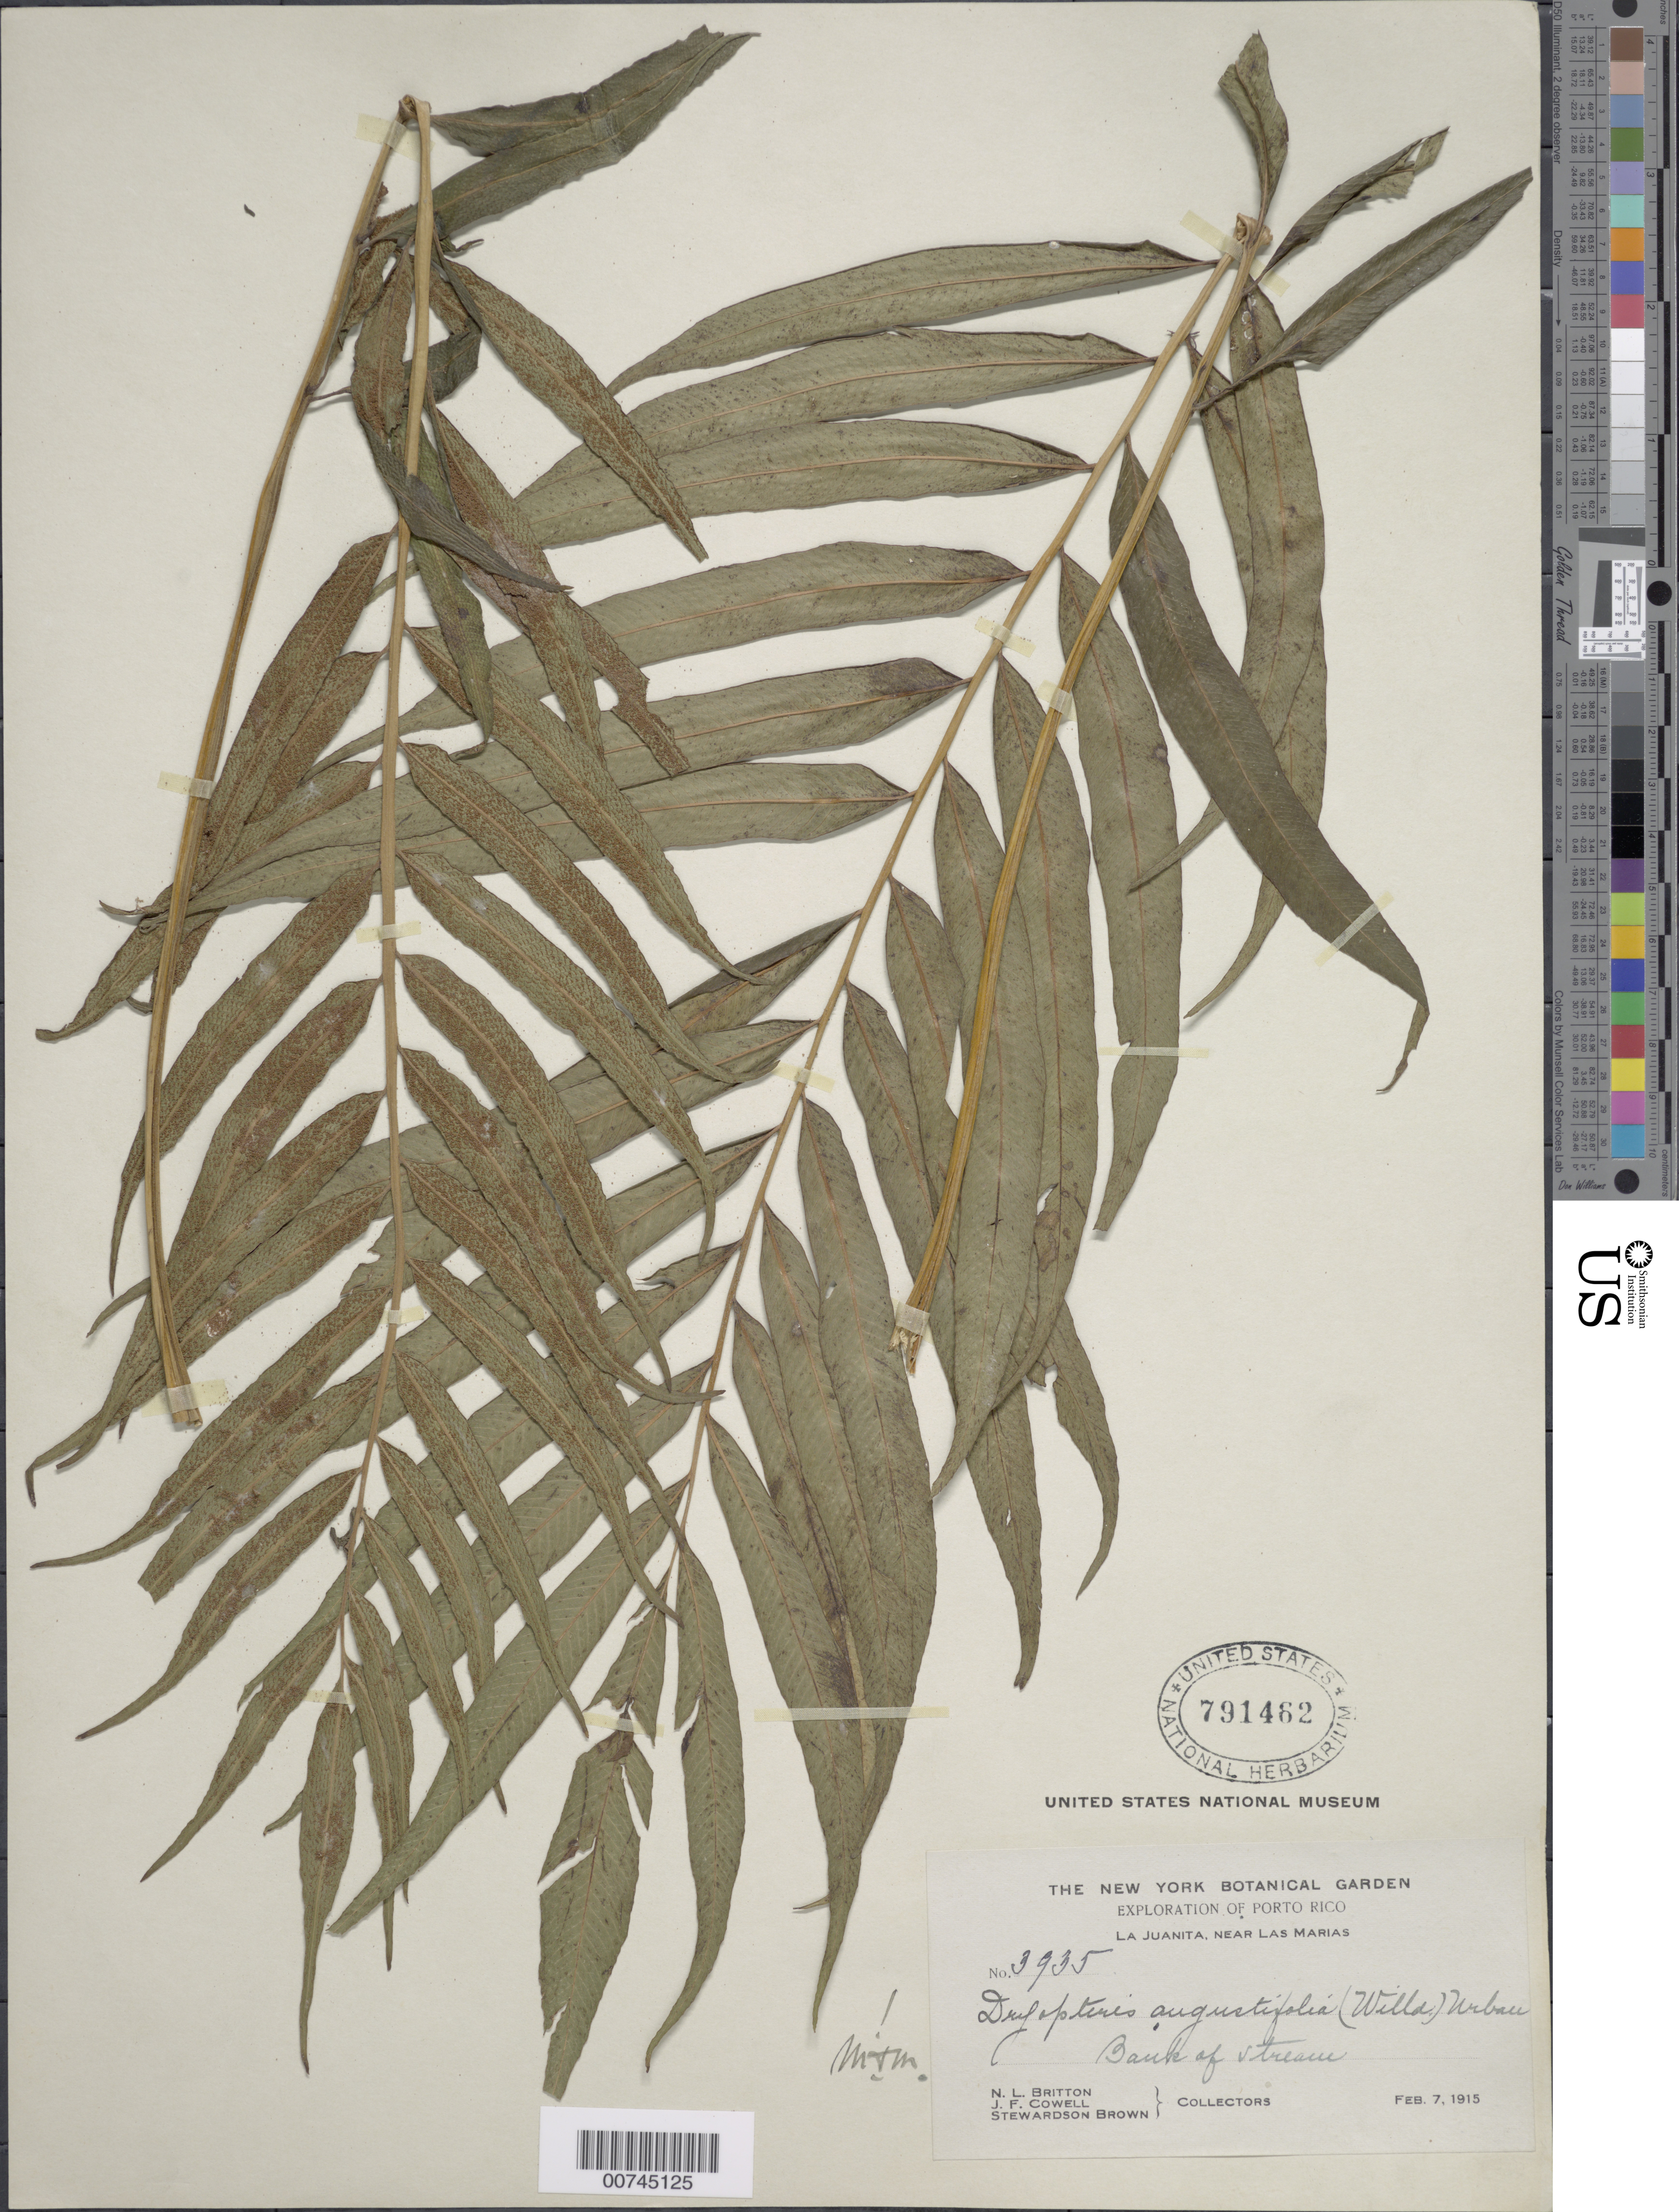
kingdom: Plantae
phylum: Tracheophyta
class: Polypodiopsida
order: Polypodiales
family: Thelypteridaceae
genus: Meniscium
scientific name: Meniscium angustifolium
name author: Willd.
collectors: N. Britton, J. F. Cowell & S. Brown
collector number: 3935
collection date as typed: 07 Feb 1915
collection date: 1915-02-07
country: Puerto Rico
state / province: Las Marías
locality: La Juanita, near Las Marias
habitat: Bank of stream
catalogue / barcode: US 791462